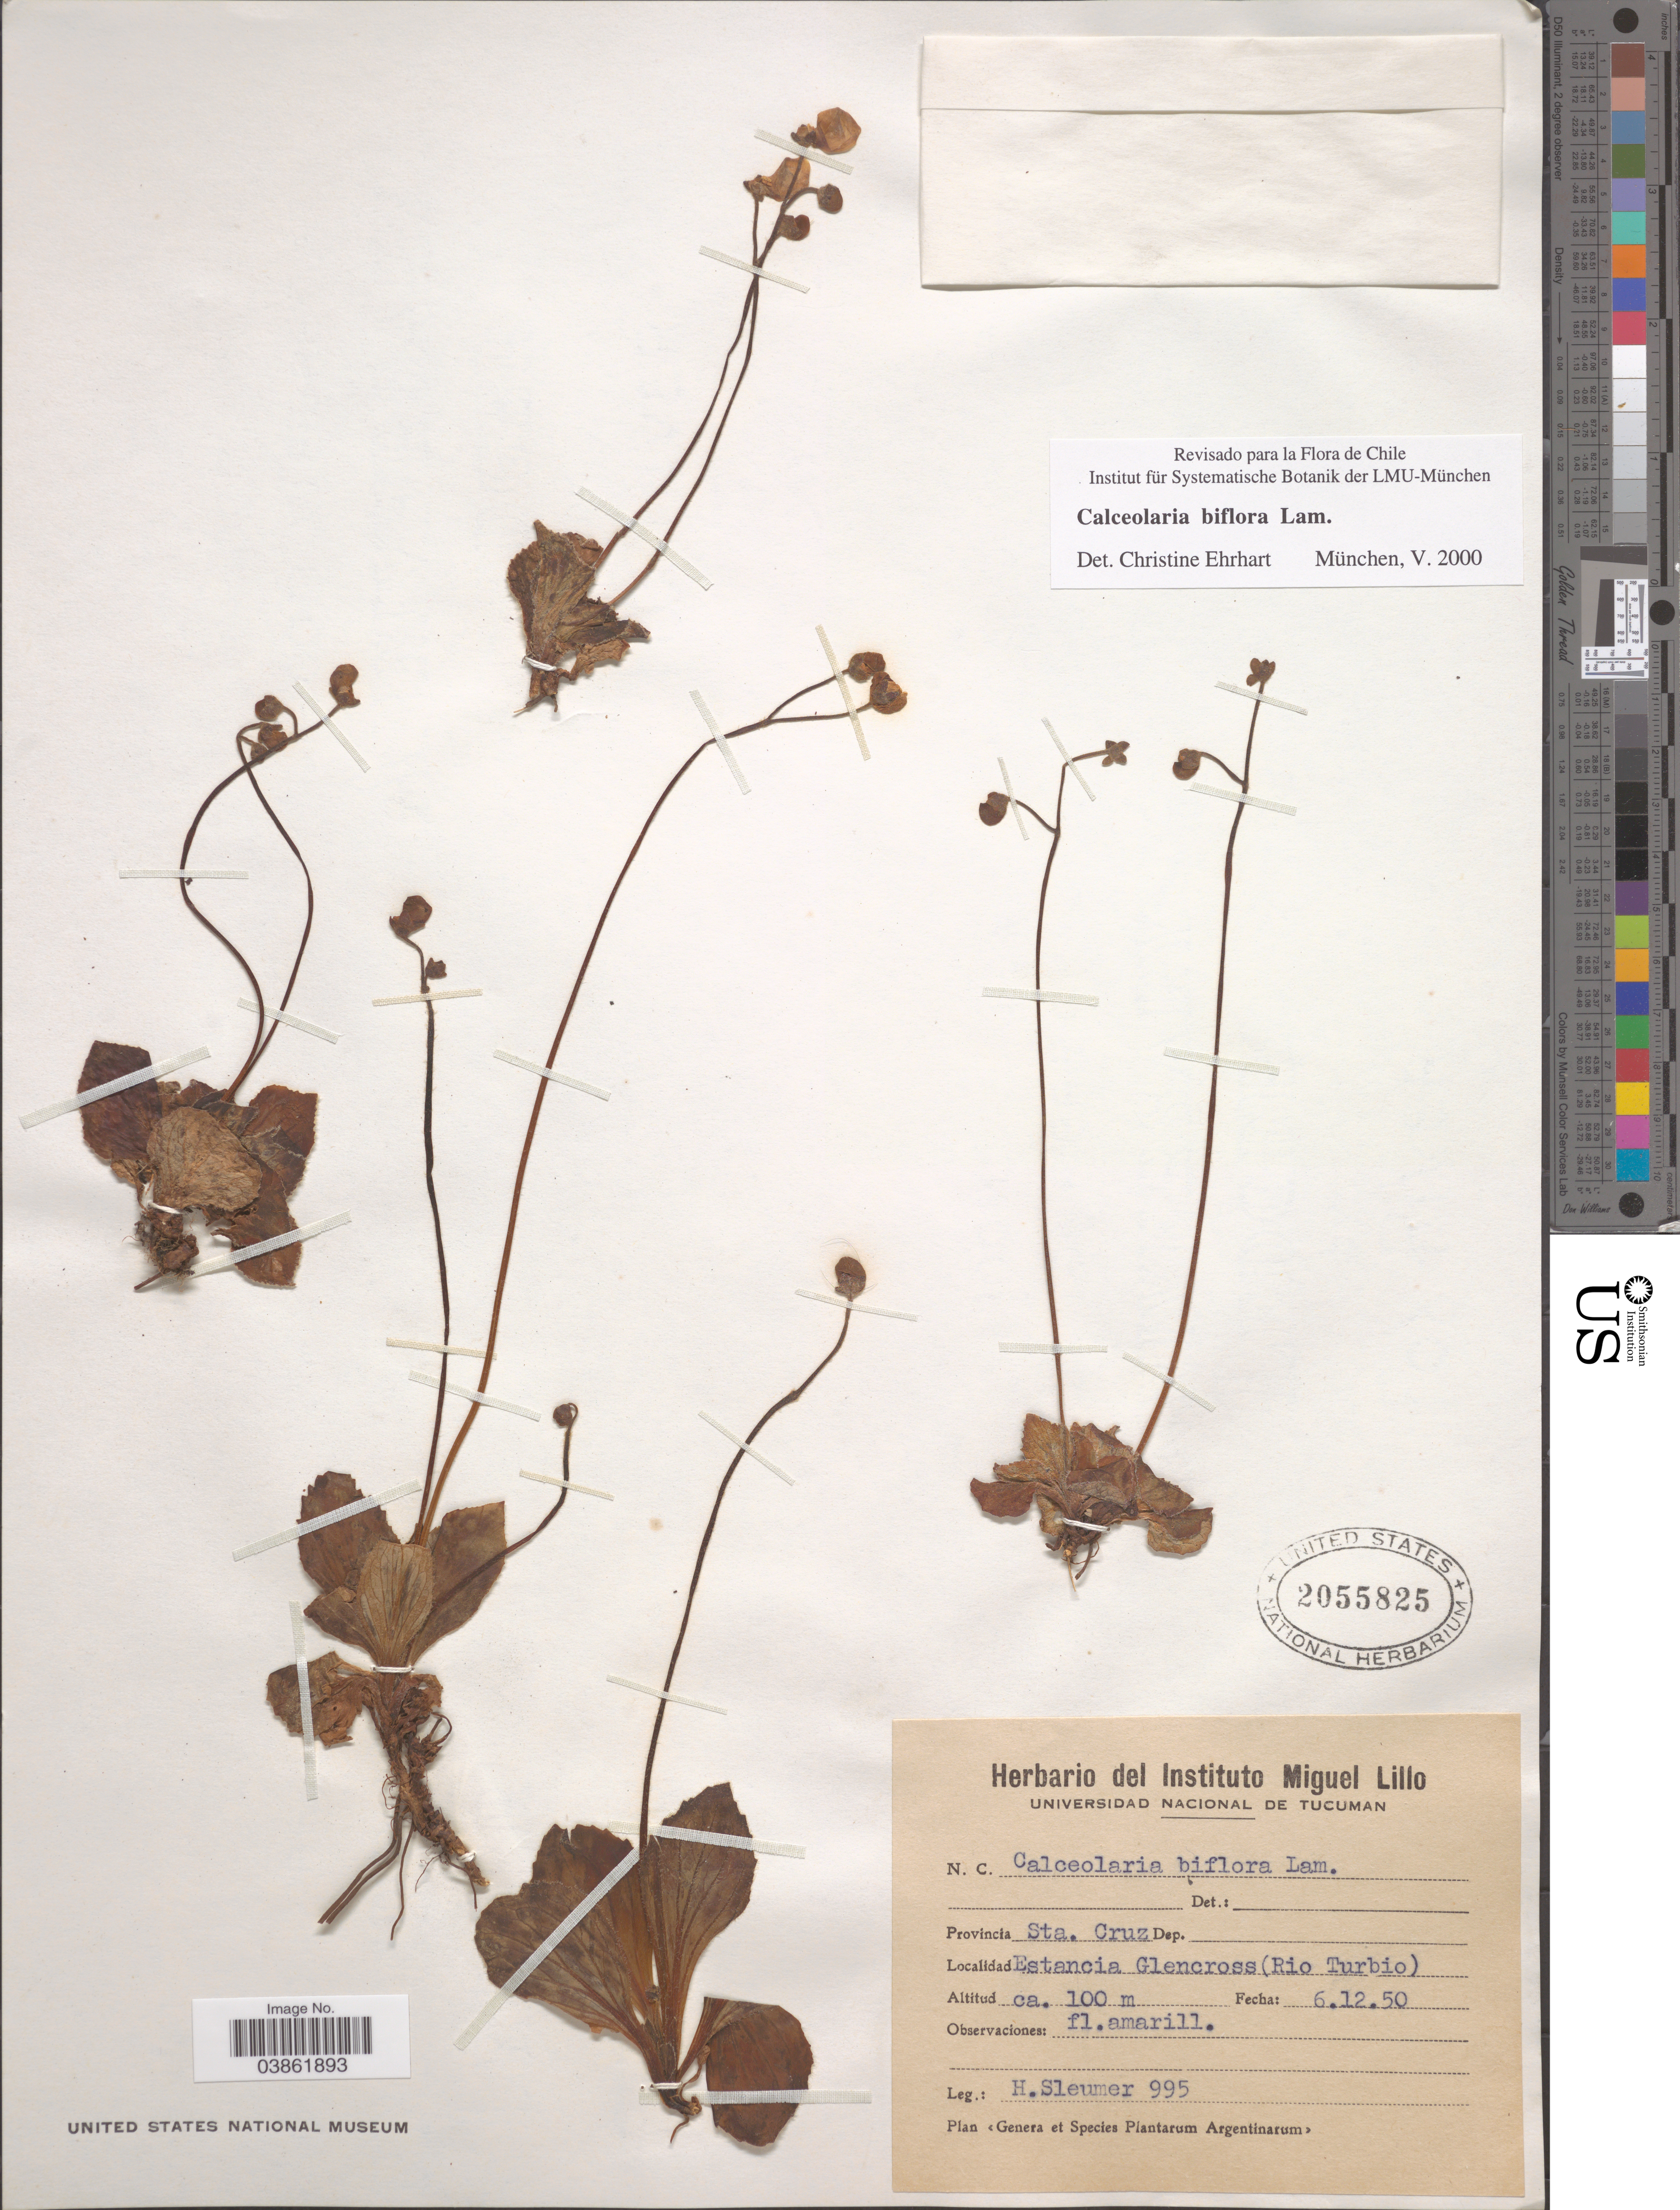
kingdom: Plantae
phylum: Tracheophyta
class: Magnoliopsida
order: Lamiales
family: Calceolariaceae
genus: Calceolaria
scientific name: Calceolaria biflora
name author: Lam.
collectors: H. O. Sleumer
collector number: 995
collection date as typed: Transcribed d/m/y: 6/12/50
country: Argentina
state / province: Santa Cruz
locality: Estancia Glencross (Rio Turbio).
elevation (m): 100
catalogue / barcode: US 2055825